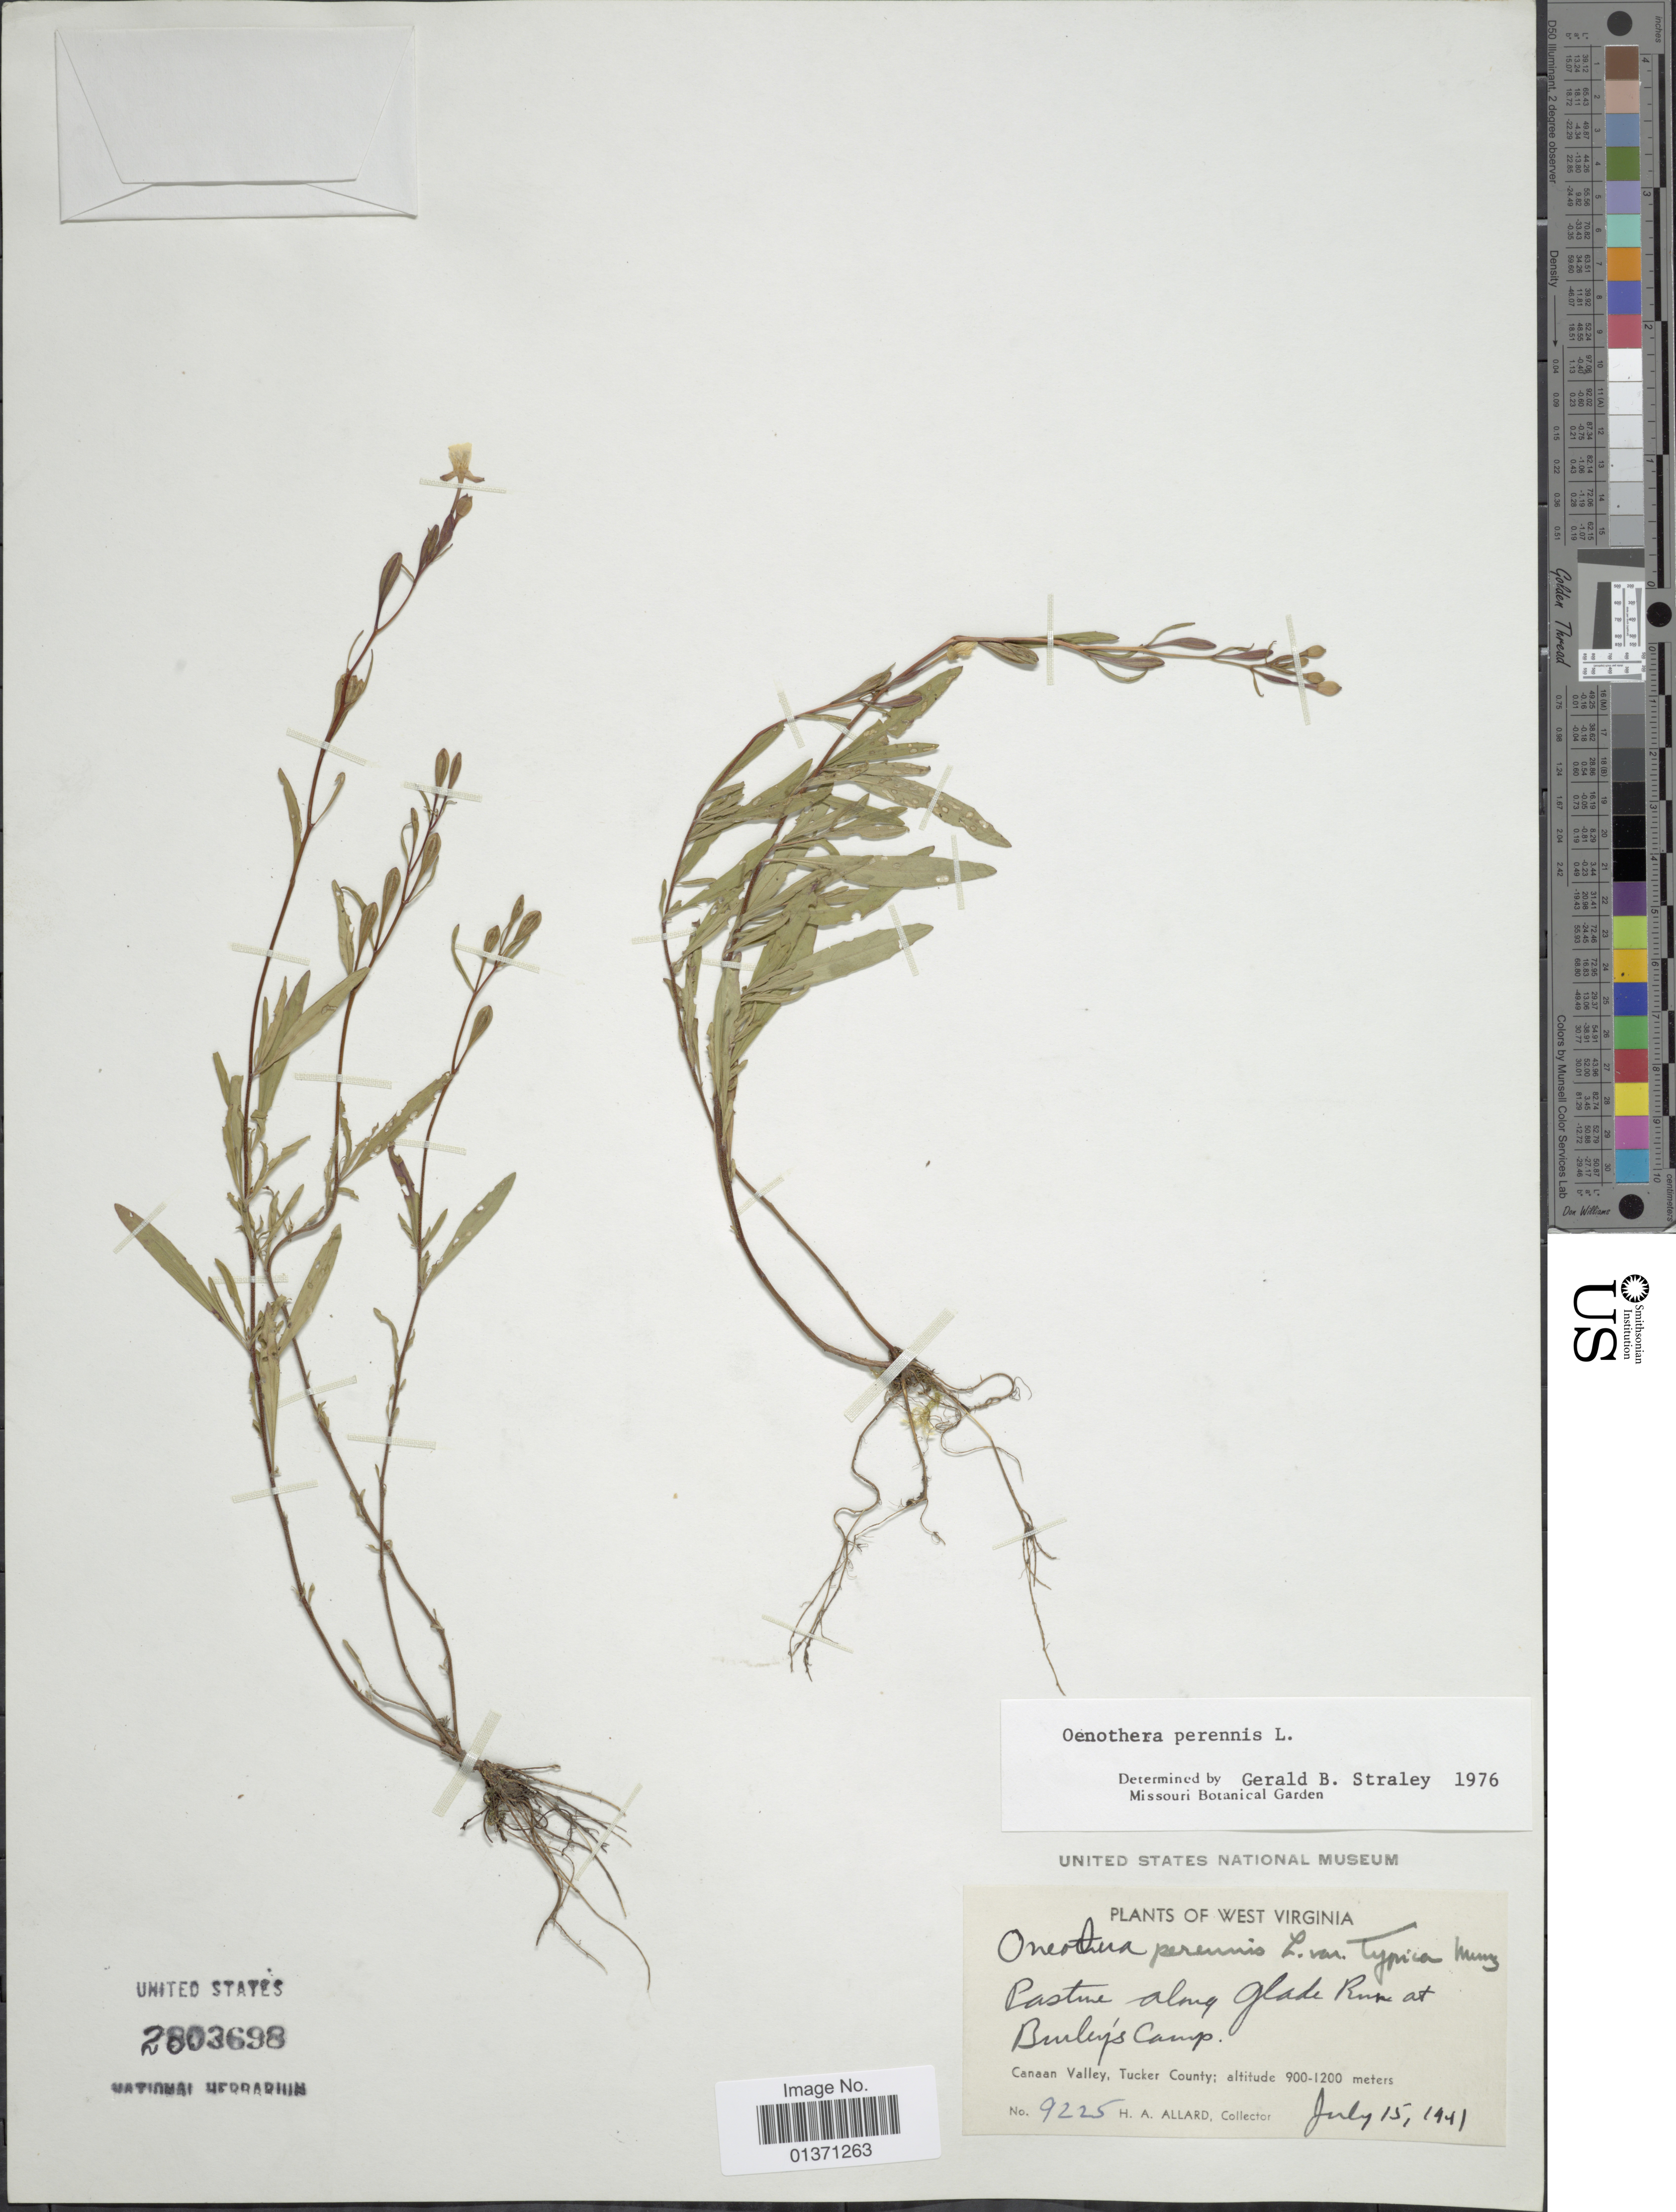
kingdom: Plantae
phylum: Tracheophyta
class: Magnoliopsida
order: Myrtales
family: Onagraceae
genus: Oenothera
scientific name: Oenothera perennis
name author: L.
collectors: H. A. Allard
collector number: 9225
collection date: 1941-07-15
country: United States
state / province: West Virginia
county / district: Tucker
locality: Pasture, along glade River at Binley's Camp, Canaan Valley, Tucker County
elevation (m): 900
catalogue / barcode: US 2803698